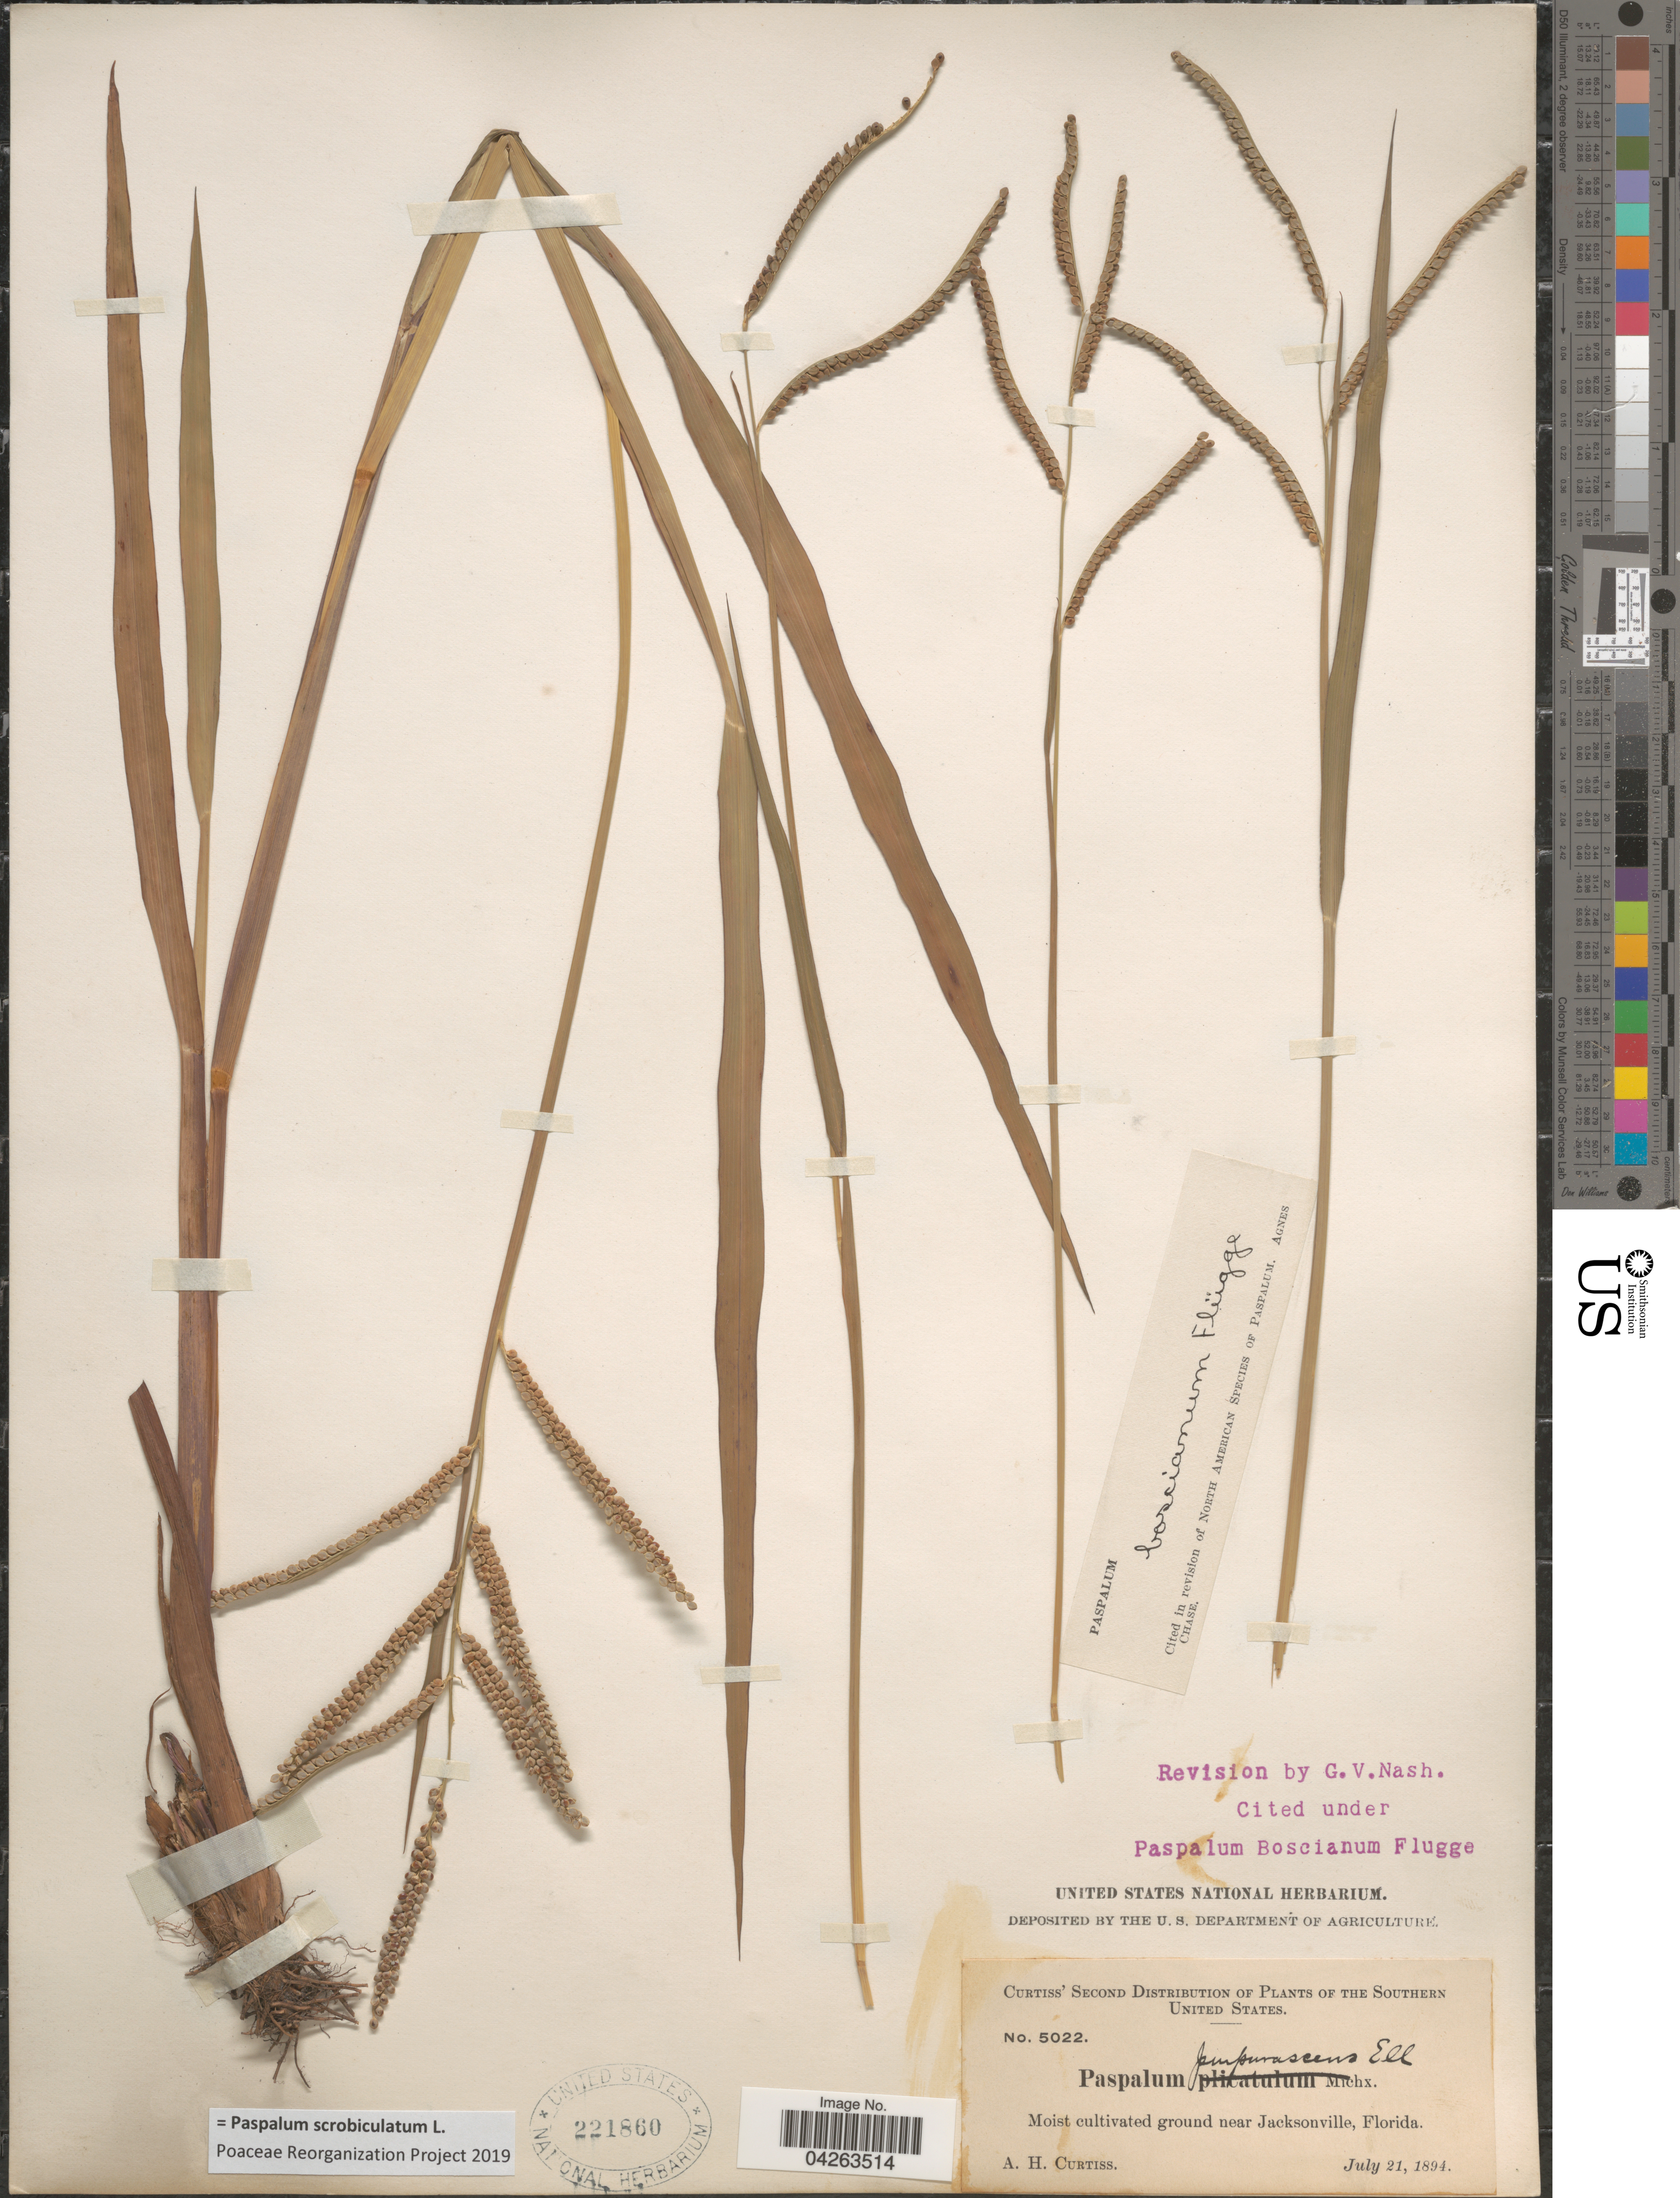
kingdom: Plantae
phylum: Tracheophyta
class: Liliopsida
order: Poales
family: Poaceae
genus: Paspalum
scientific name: Paspalum scrobiculatum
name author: L.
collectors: A. H. Curtiss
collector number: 5022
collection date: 1894-07-21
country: United States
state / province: Florida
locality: The Southern United States. Near Jacksonville.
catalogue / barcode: US 221860